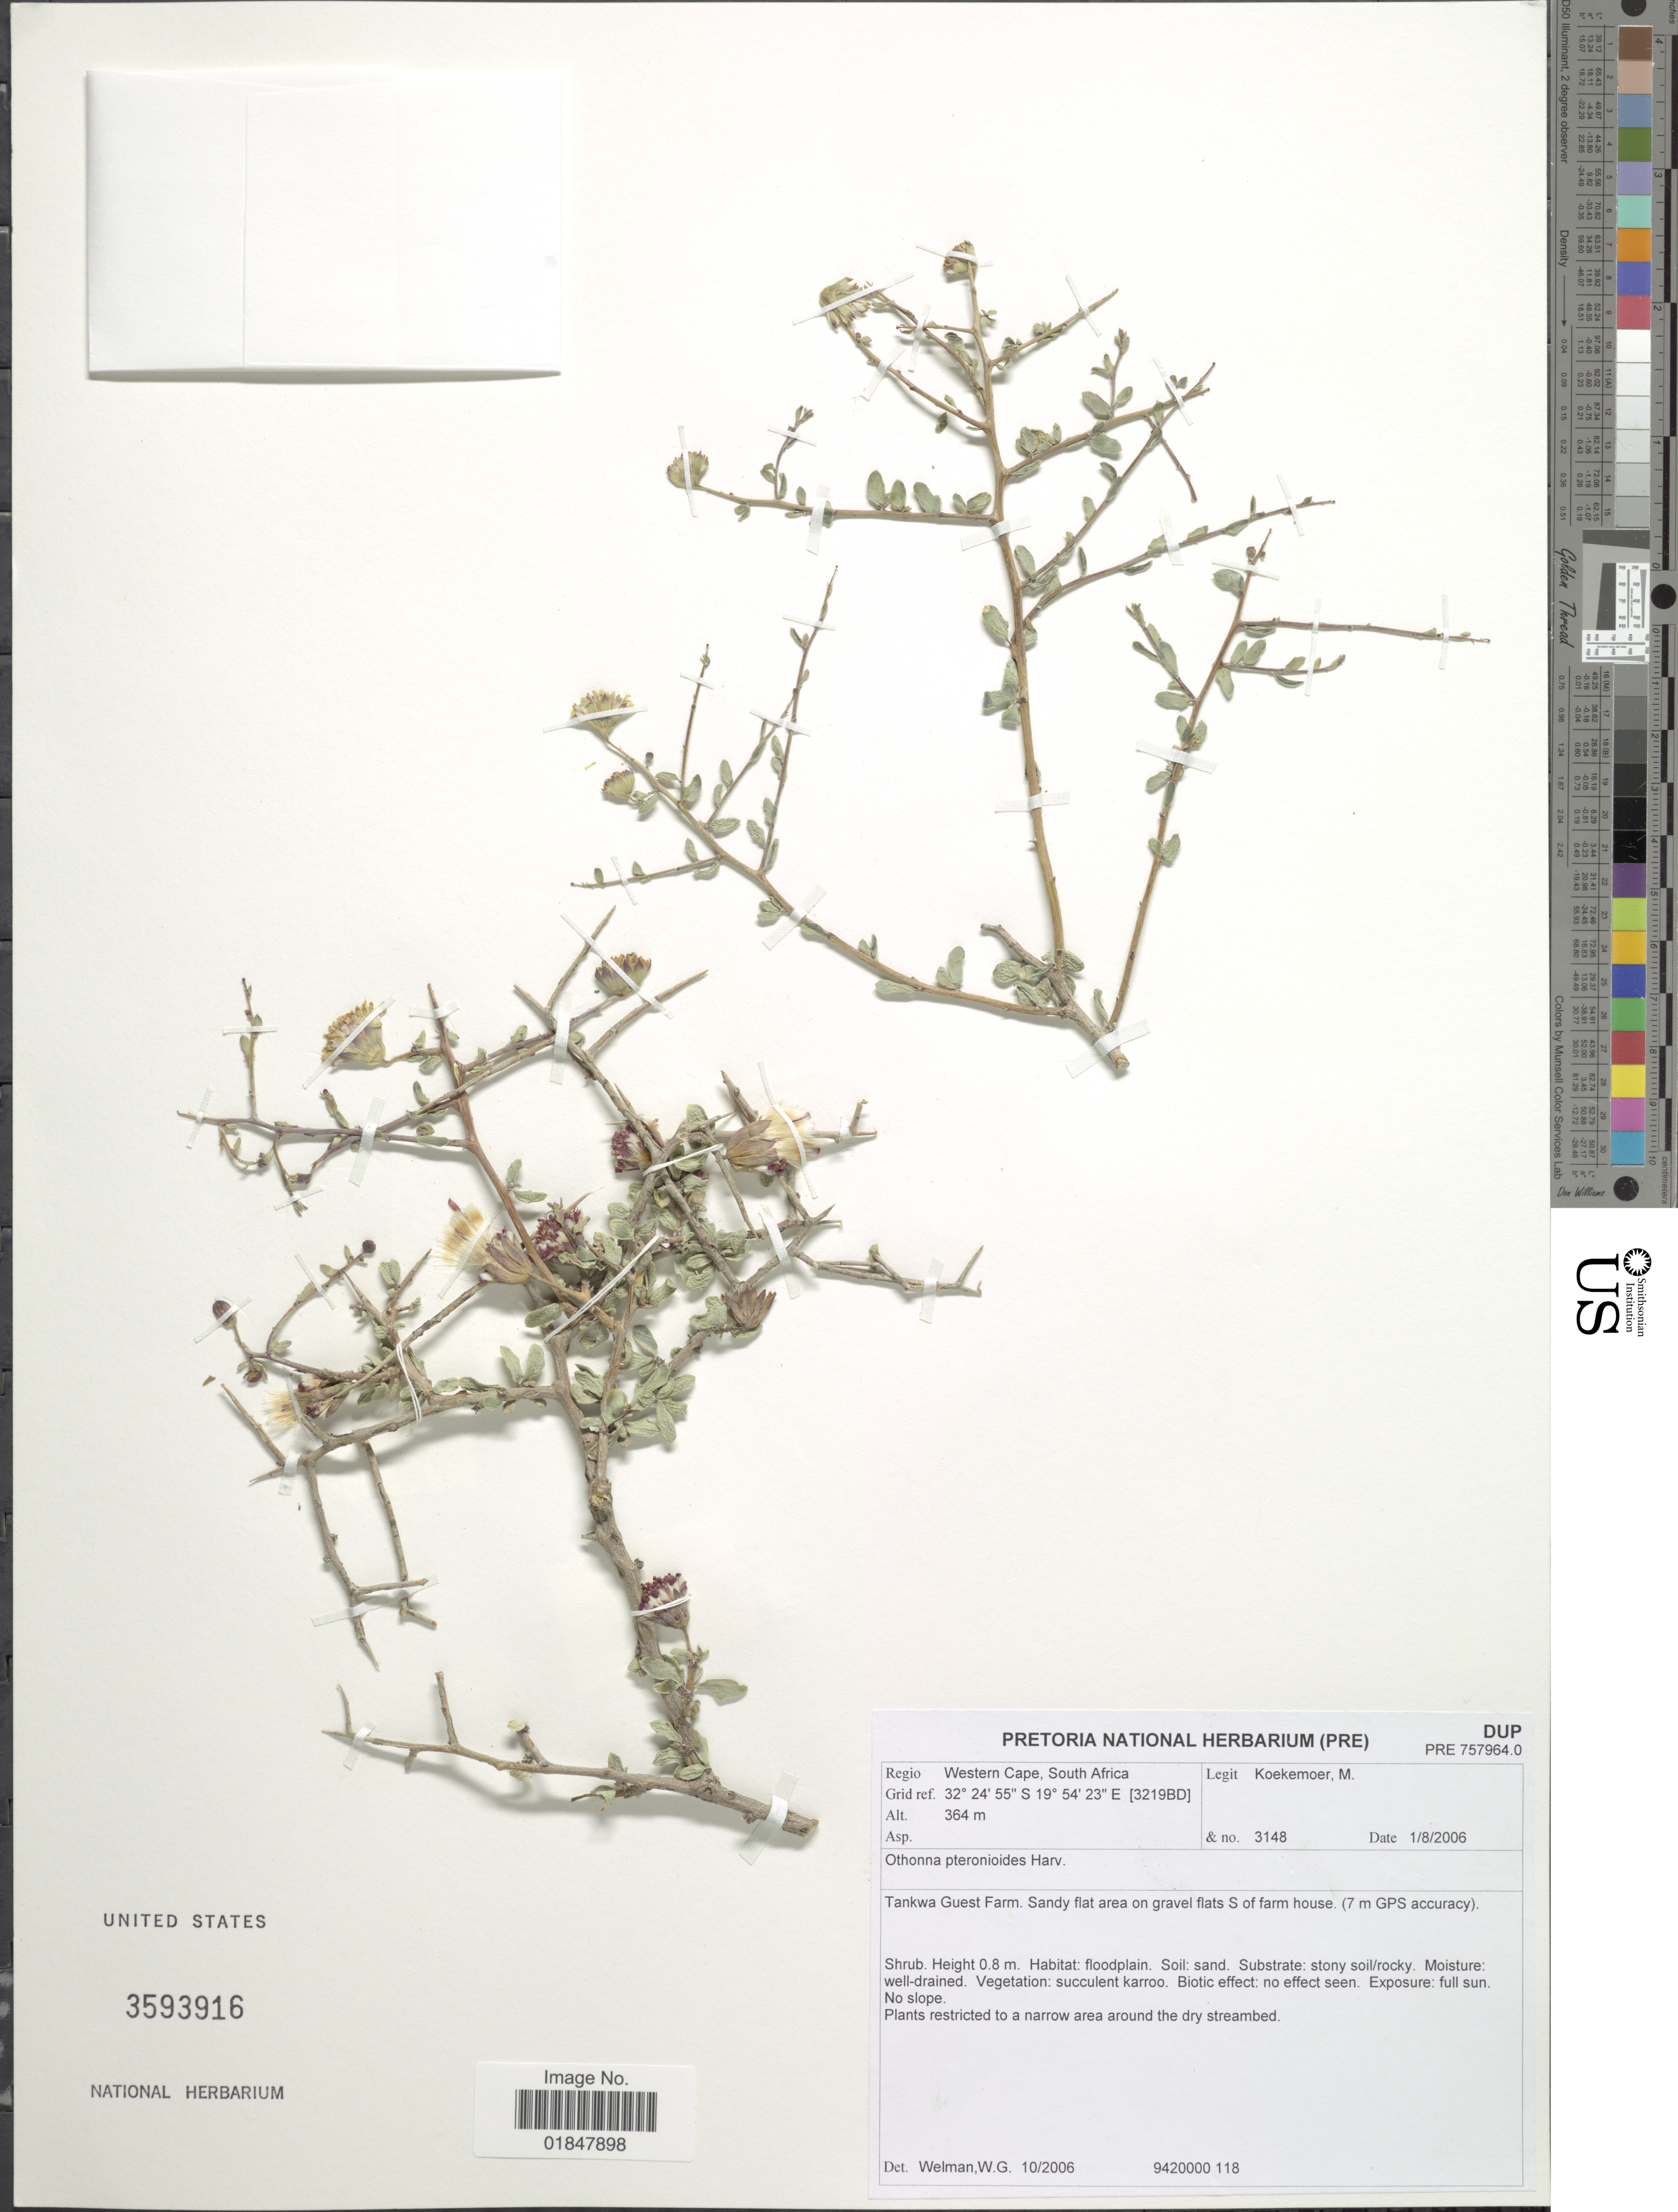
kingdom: Plantae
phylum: Tracheophyta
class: Magnoliopsida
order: Asterales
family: Asteraceae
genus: Othonna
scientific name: Othonna pteroniodes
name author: Harv.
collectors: M. Koekemoer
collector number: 3148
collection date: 2006-08-01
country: South Africa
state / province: Western Cape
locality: Tankwa Guest Farm. Sandy flat area on gravel flats S of farm house (7 m GPS accuracy) (3219BD)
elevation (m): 364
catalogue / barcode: US 3593916